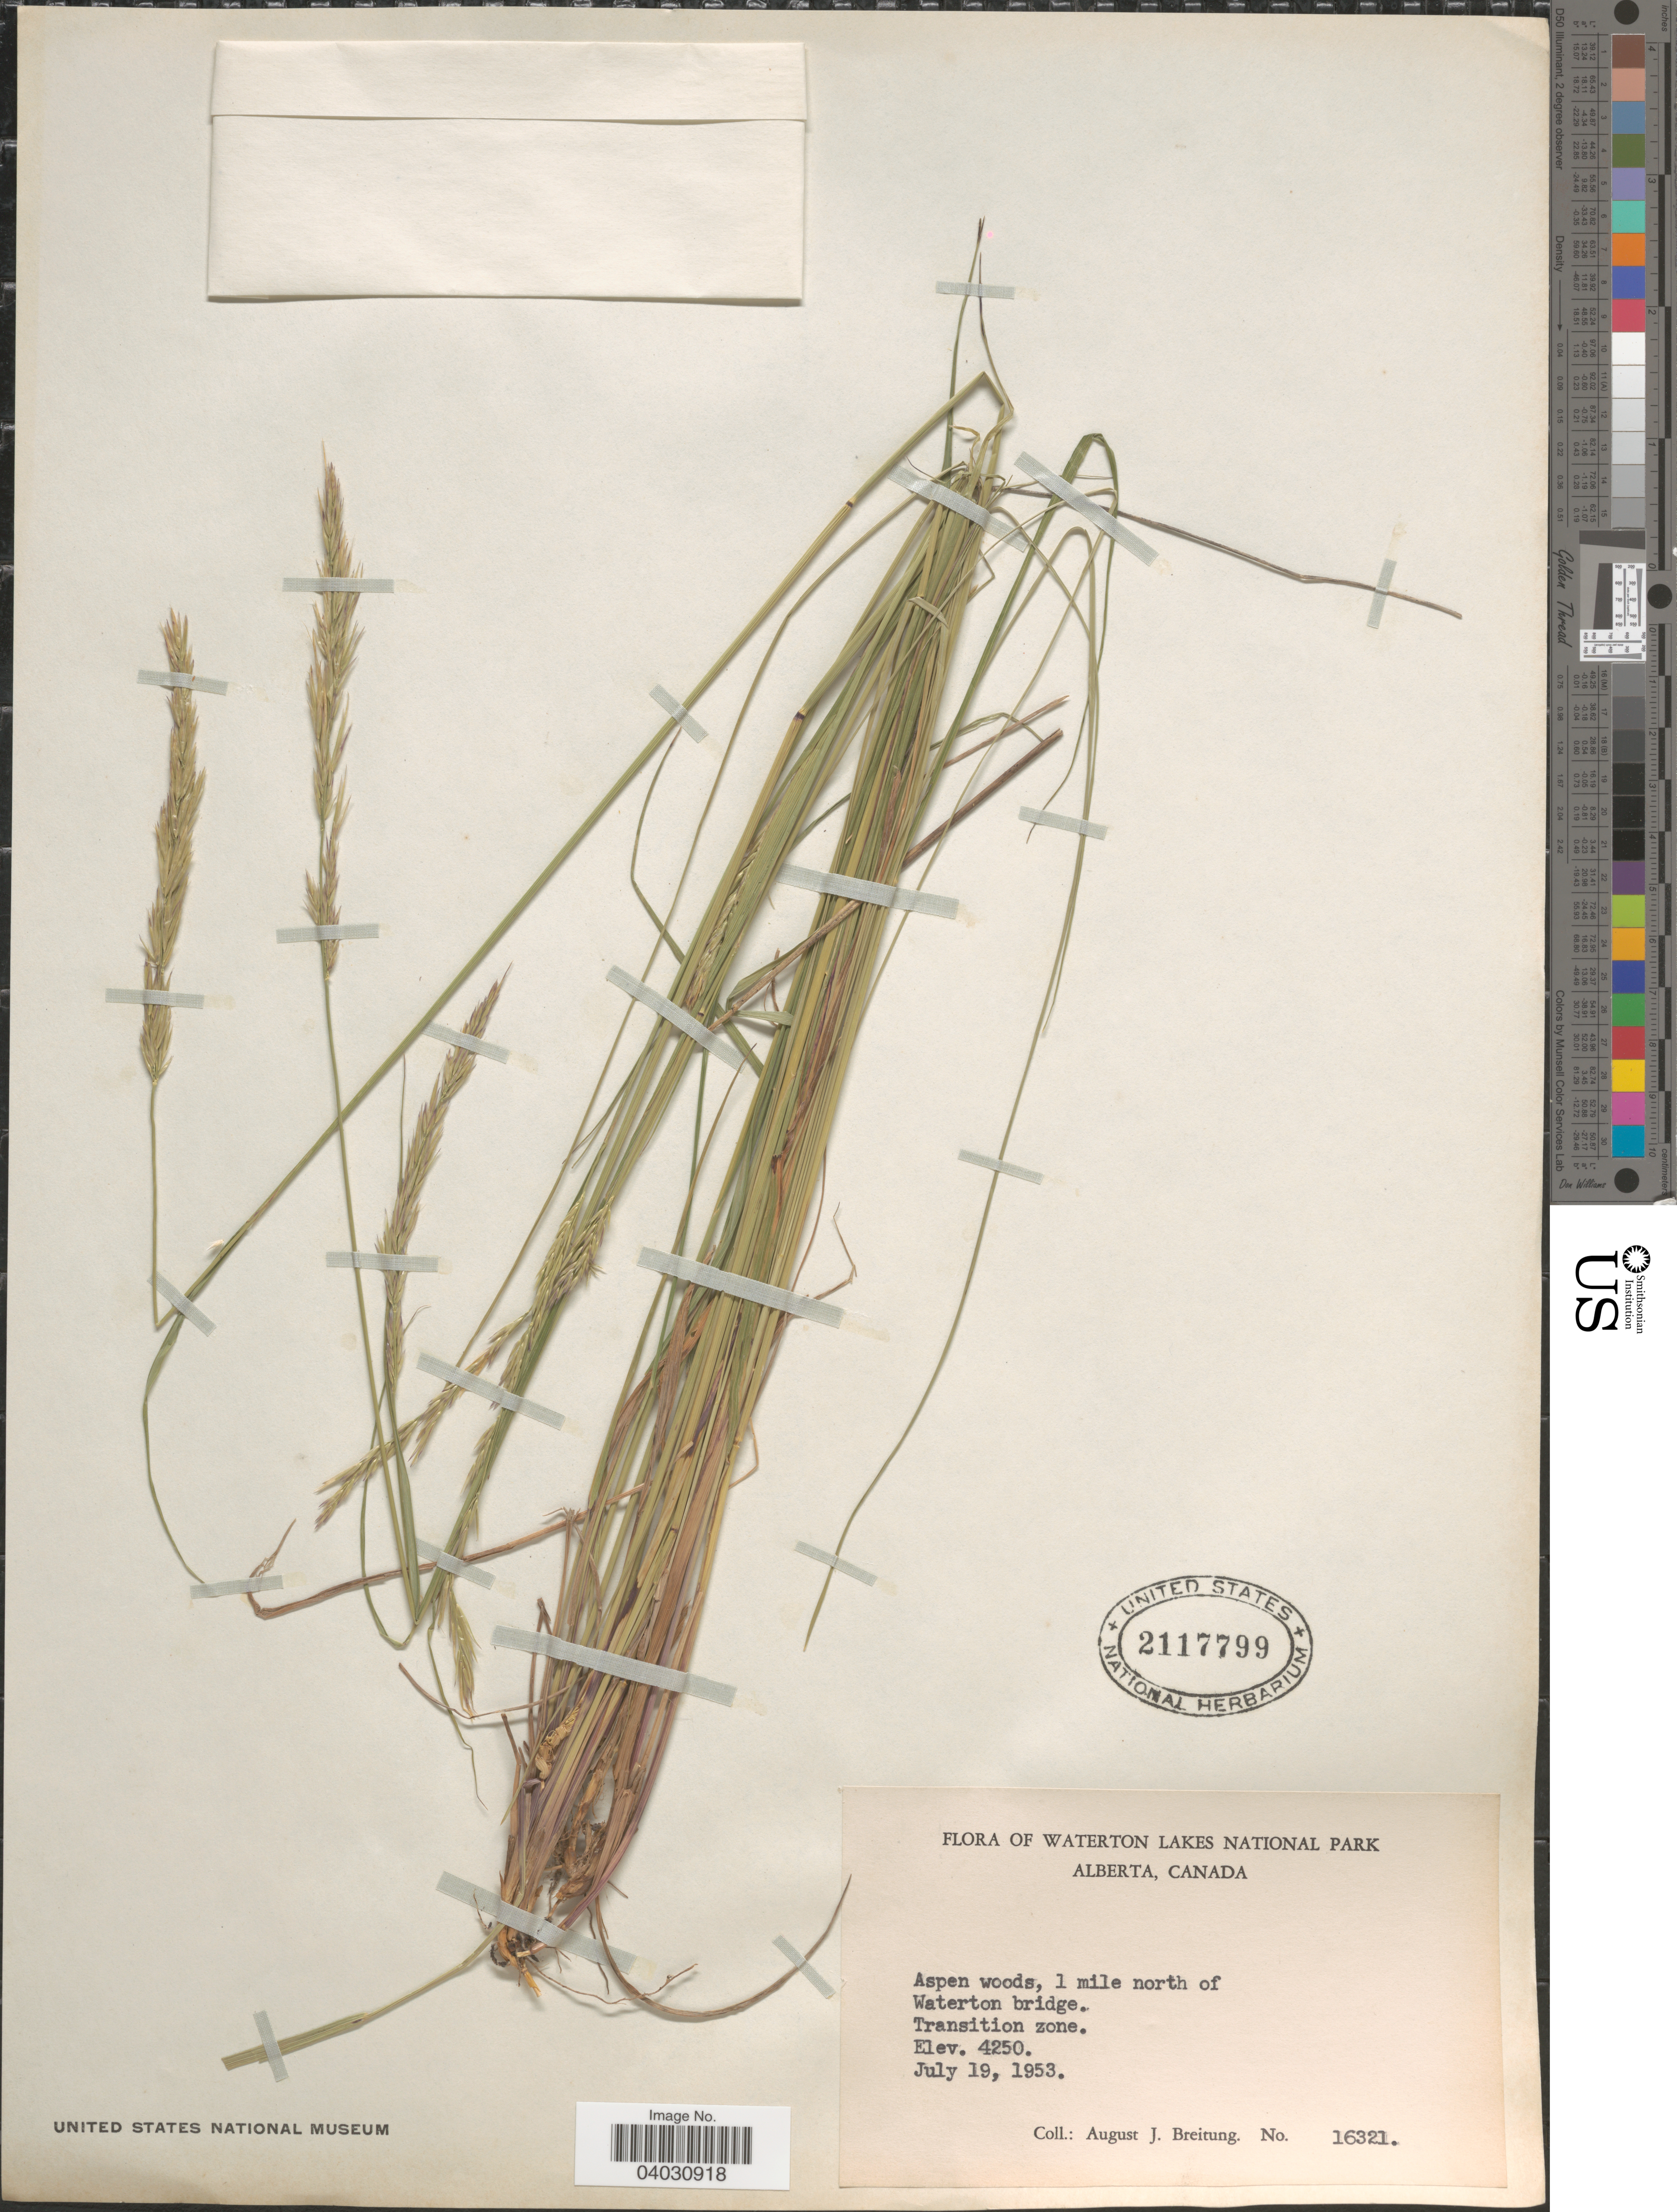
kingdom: Plantae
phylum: Tracheophyta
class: Liliopsida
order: Poales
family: Poaceae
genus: Calamagrostis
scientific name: Calamagrostis sp.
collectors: A. Breitung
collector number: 16321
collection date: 1953-07-19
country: Canada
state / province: Alberta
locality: Waterton Lakes National Park. Aspen woods, 1 mile north of Waterton bridge. Transition zone.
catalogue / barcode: US 2117799